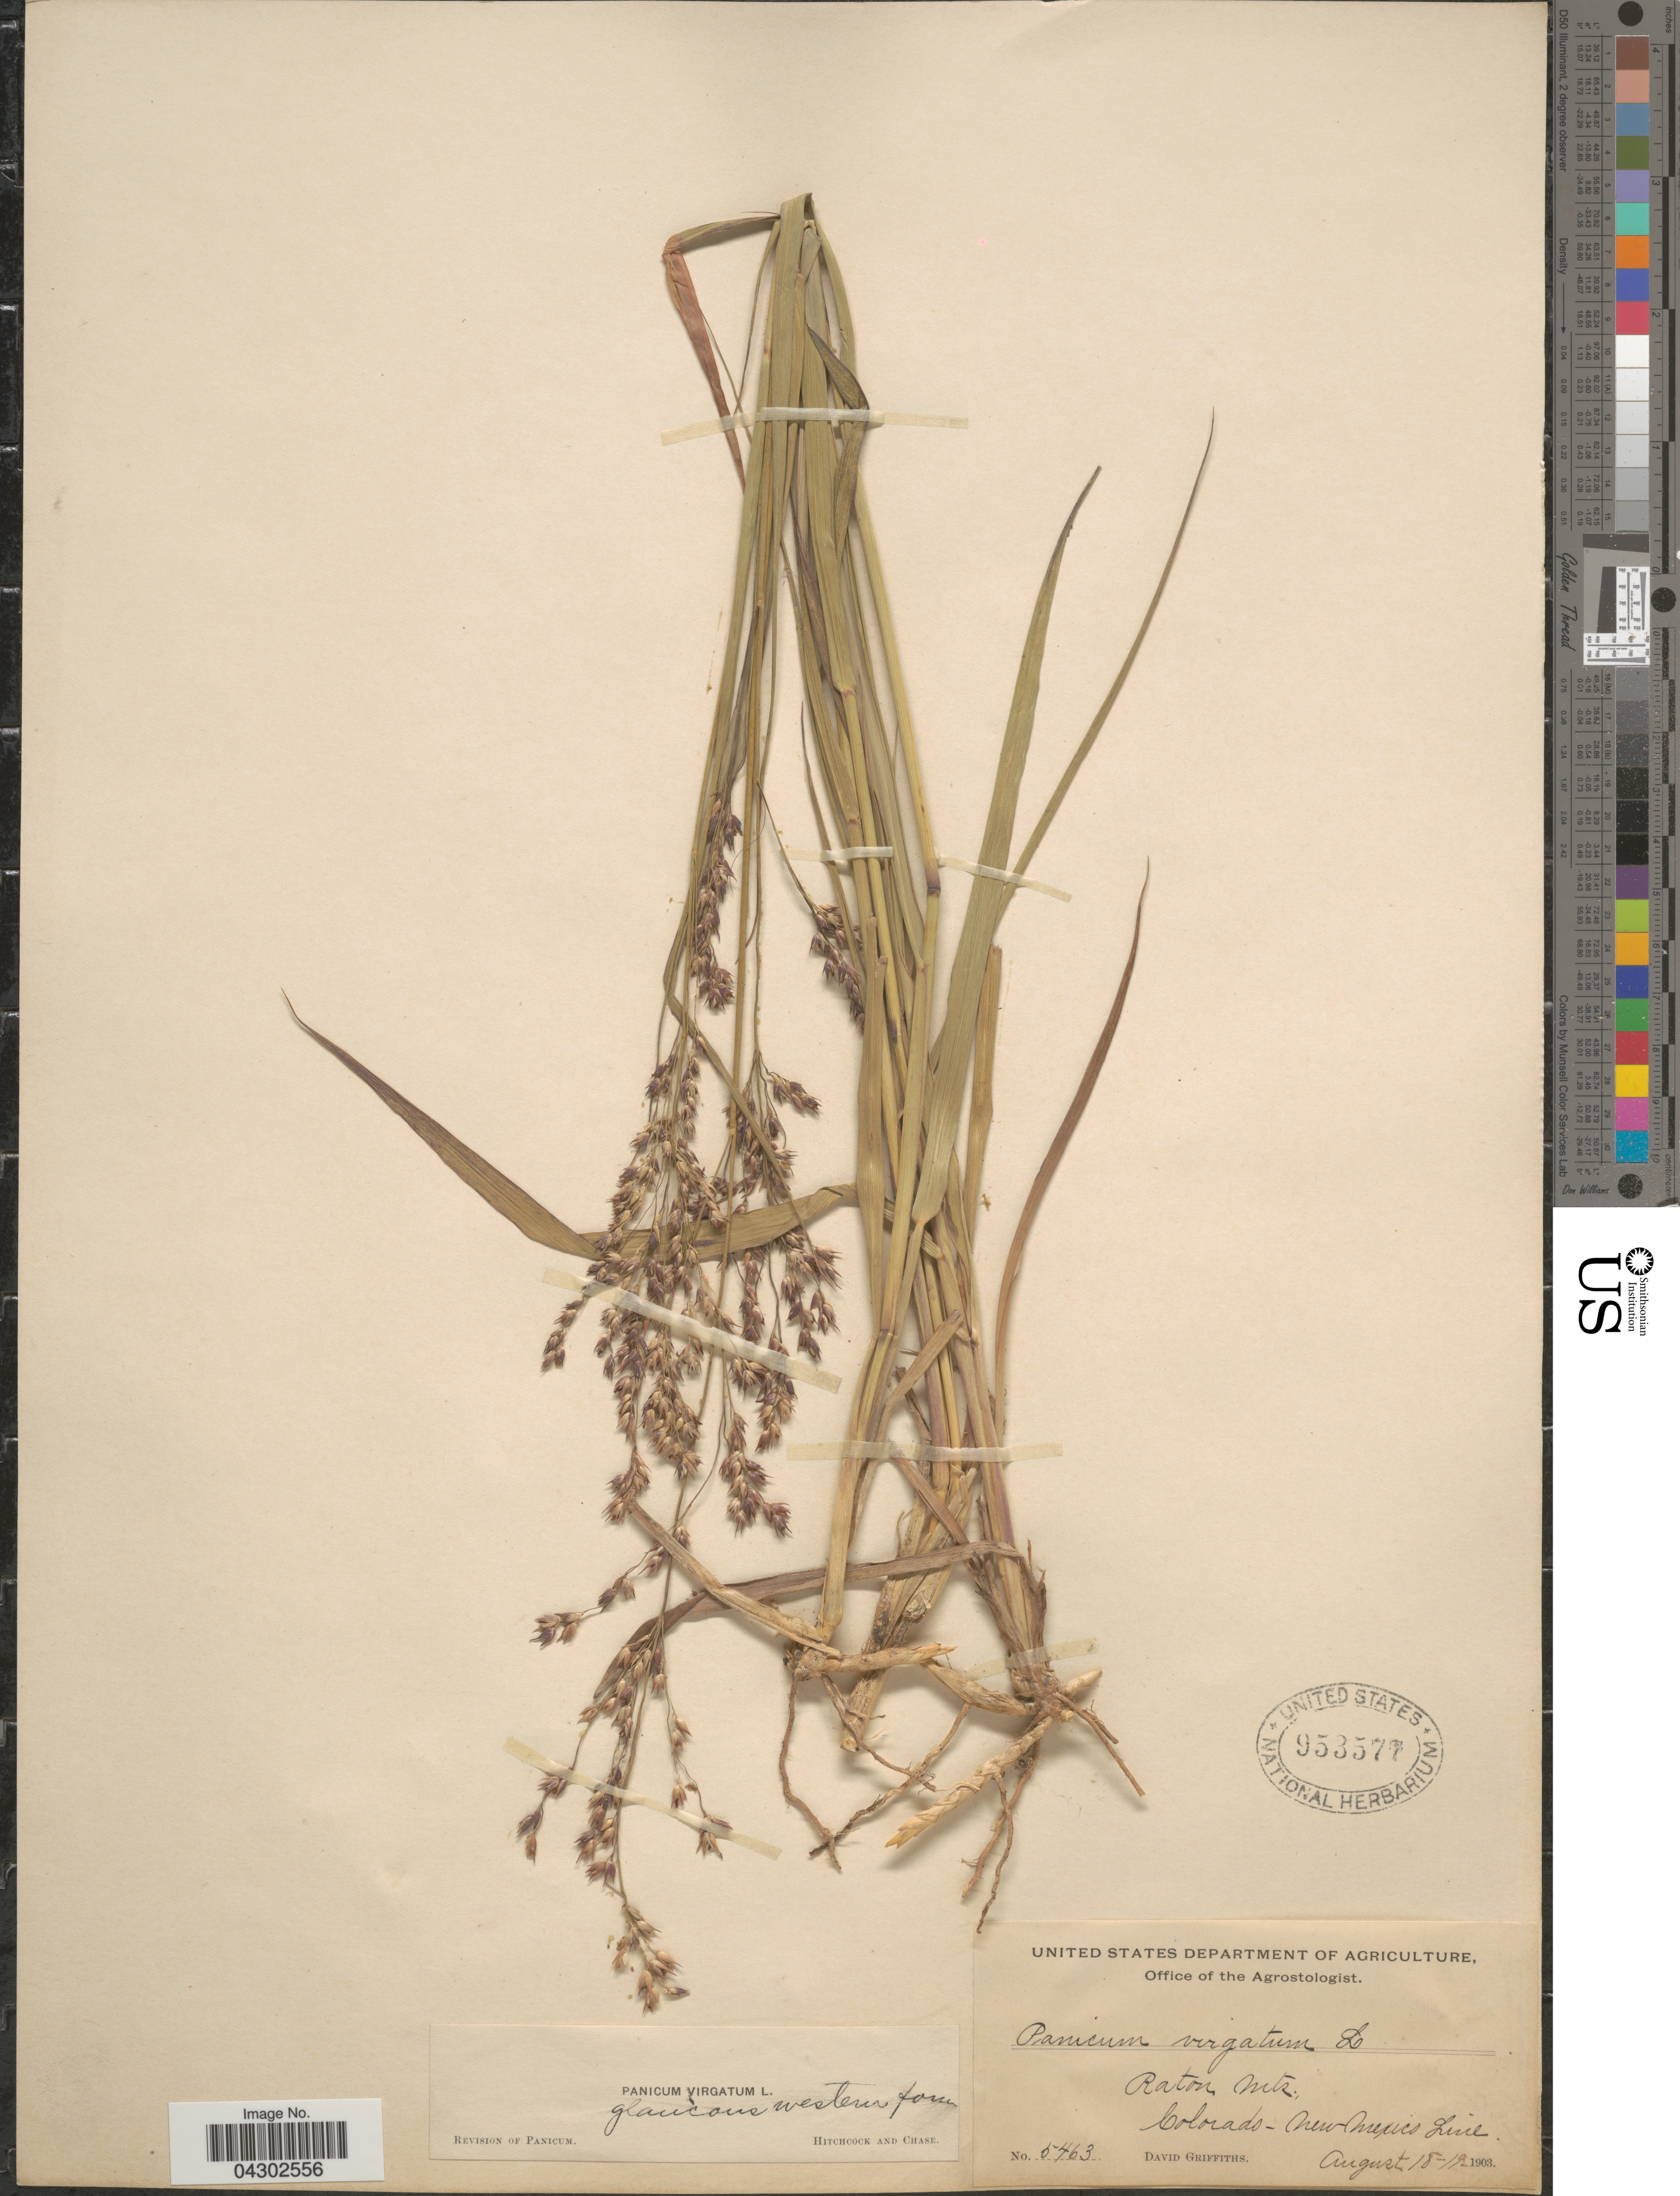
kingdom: Plantae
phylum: Tracheophyta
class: Liliopsida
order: Poales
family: Poaceae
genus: Panicum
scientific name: Panicum virgatum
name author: L.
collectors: D. Griffiths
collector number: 5463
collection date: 1903-08-18/1903-08-19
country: United States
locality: Raton Mts., Colorado-New Mexico Line.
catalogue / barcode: US 953577